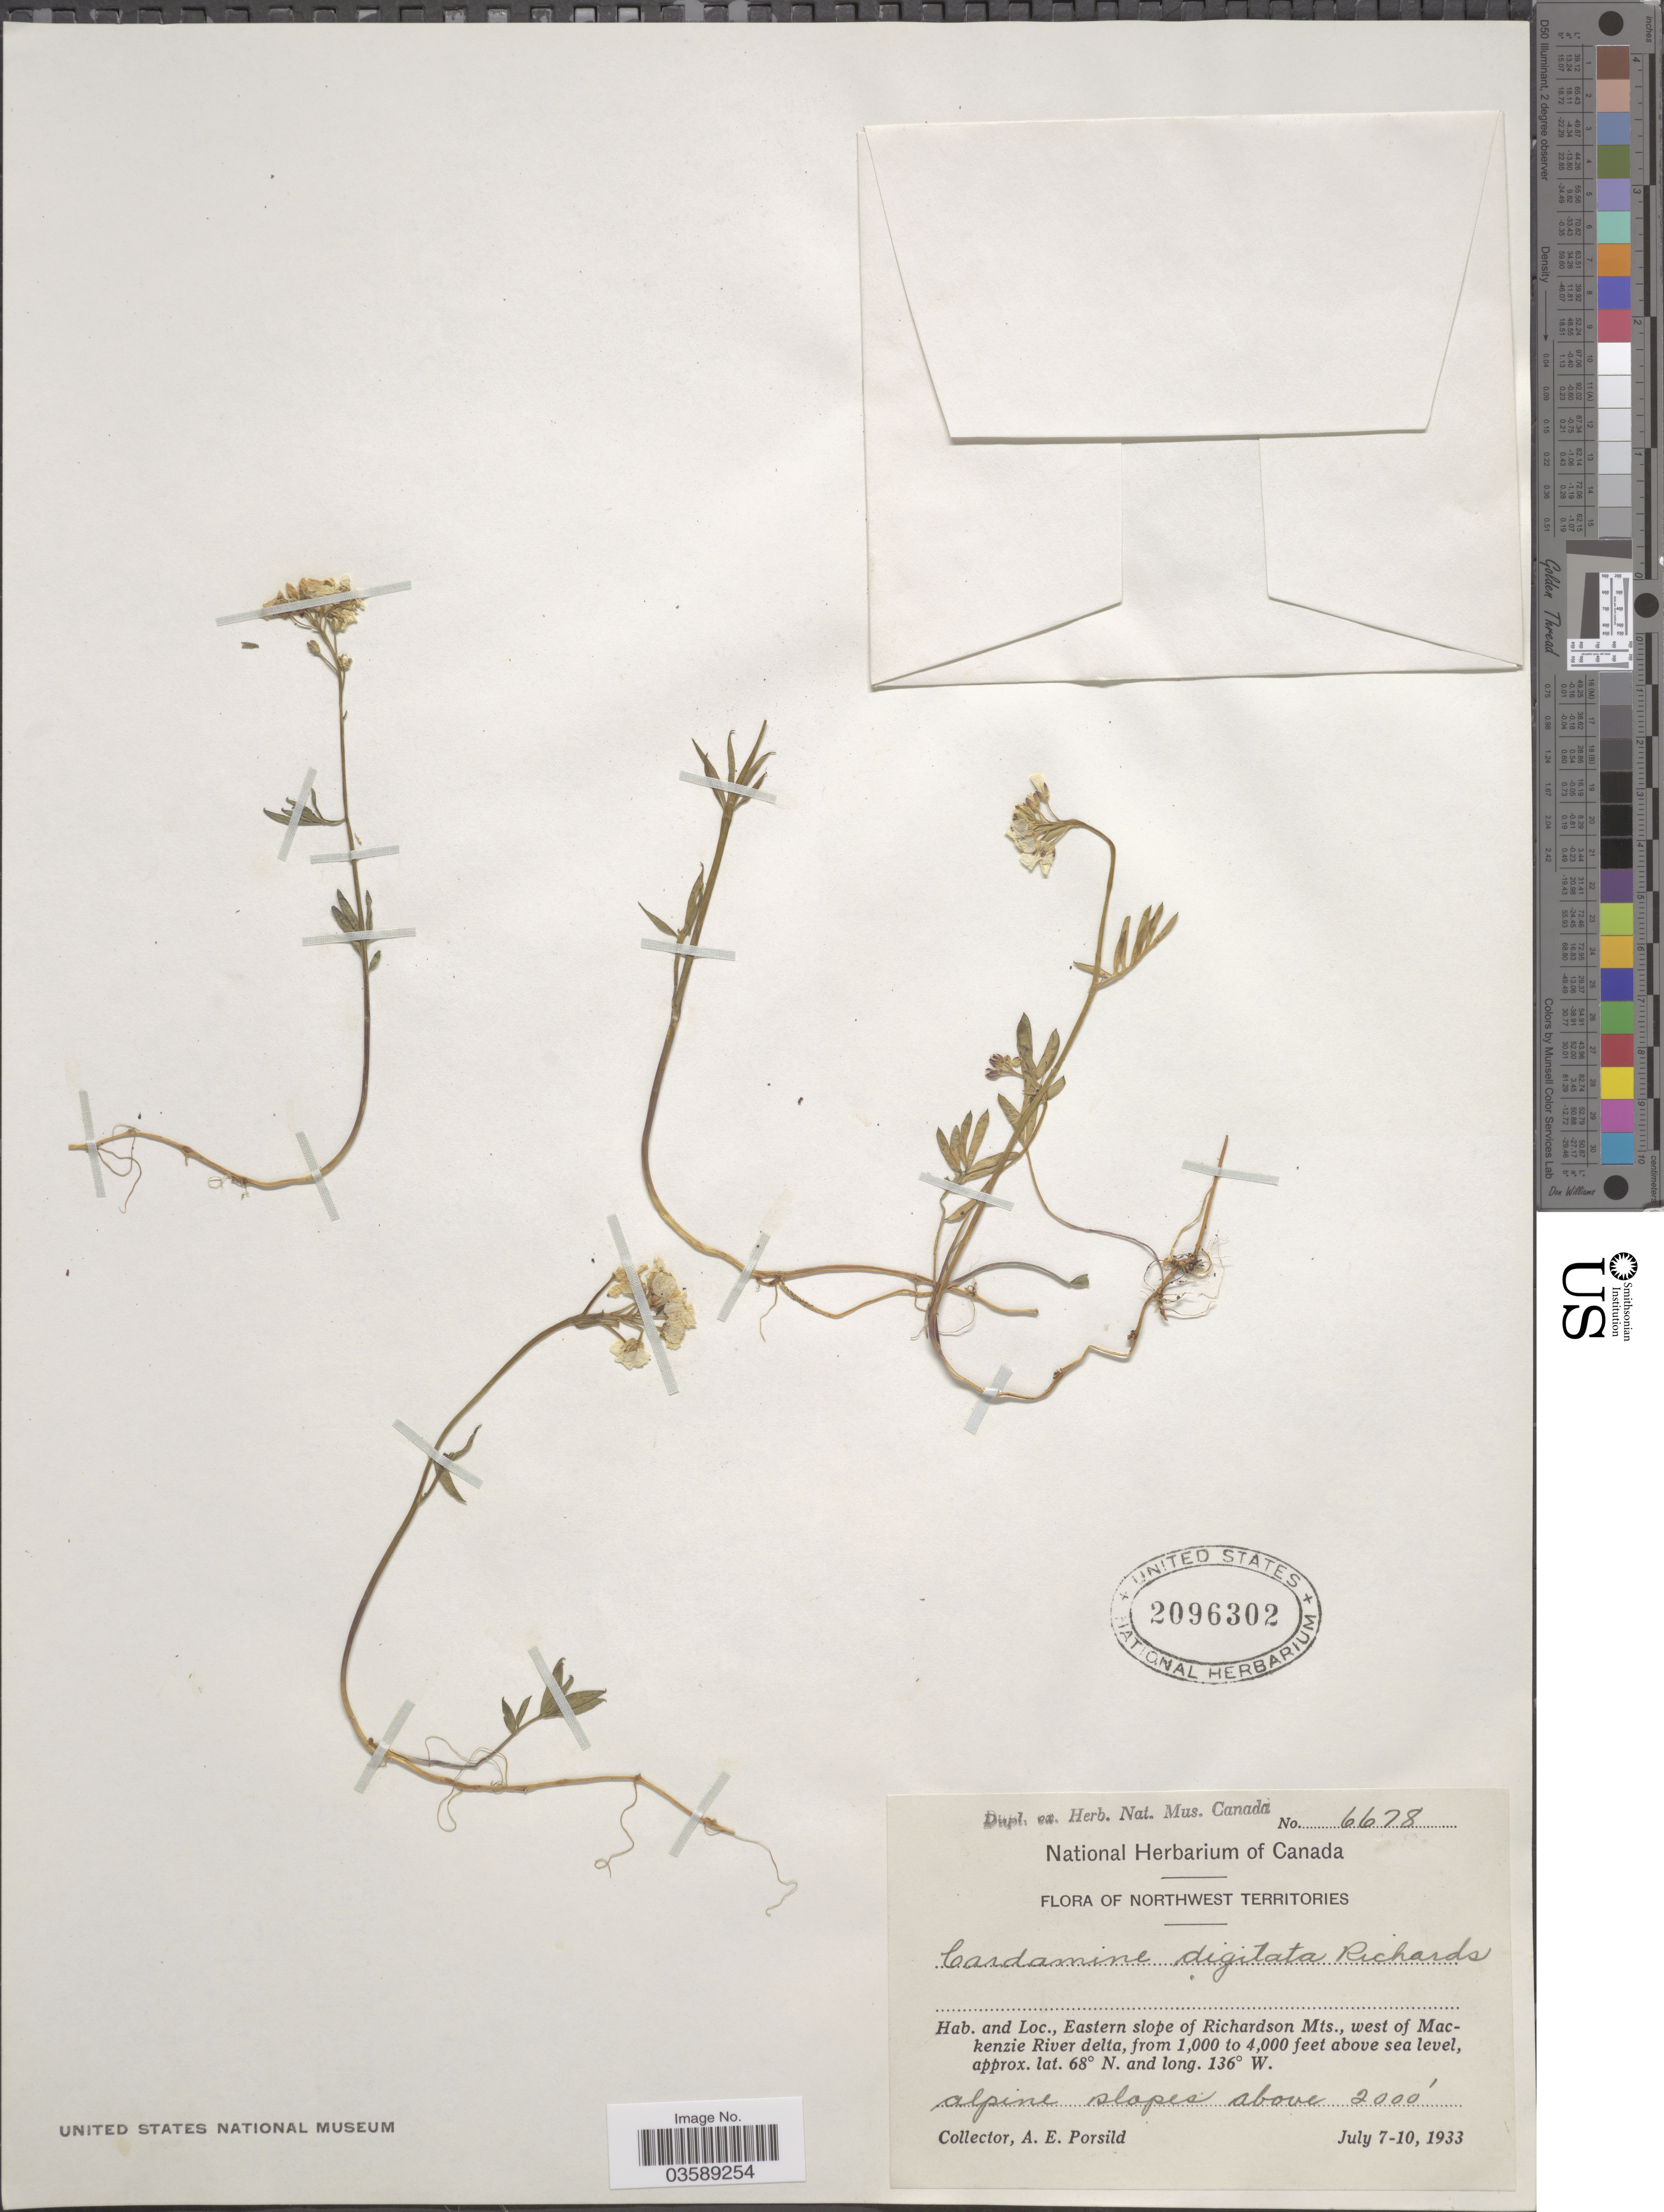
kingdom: Plantae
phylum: Tracheophyta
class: Magnoliopsida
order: Brassicales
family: Brassicaceae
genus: Cardamine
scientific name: Cardamine digitata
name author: Richardson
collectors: A. E. Porsild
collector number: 6678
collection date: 1933-07-07/1933-07-10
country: Canada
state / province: Northwest Territories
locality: Eastern slope of Richardson Mts., west of Mackenzie River delta.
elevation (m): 610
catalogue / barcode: US 2096302